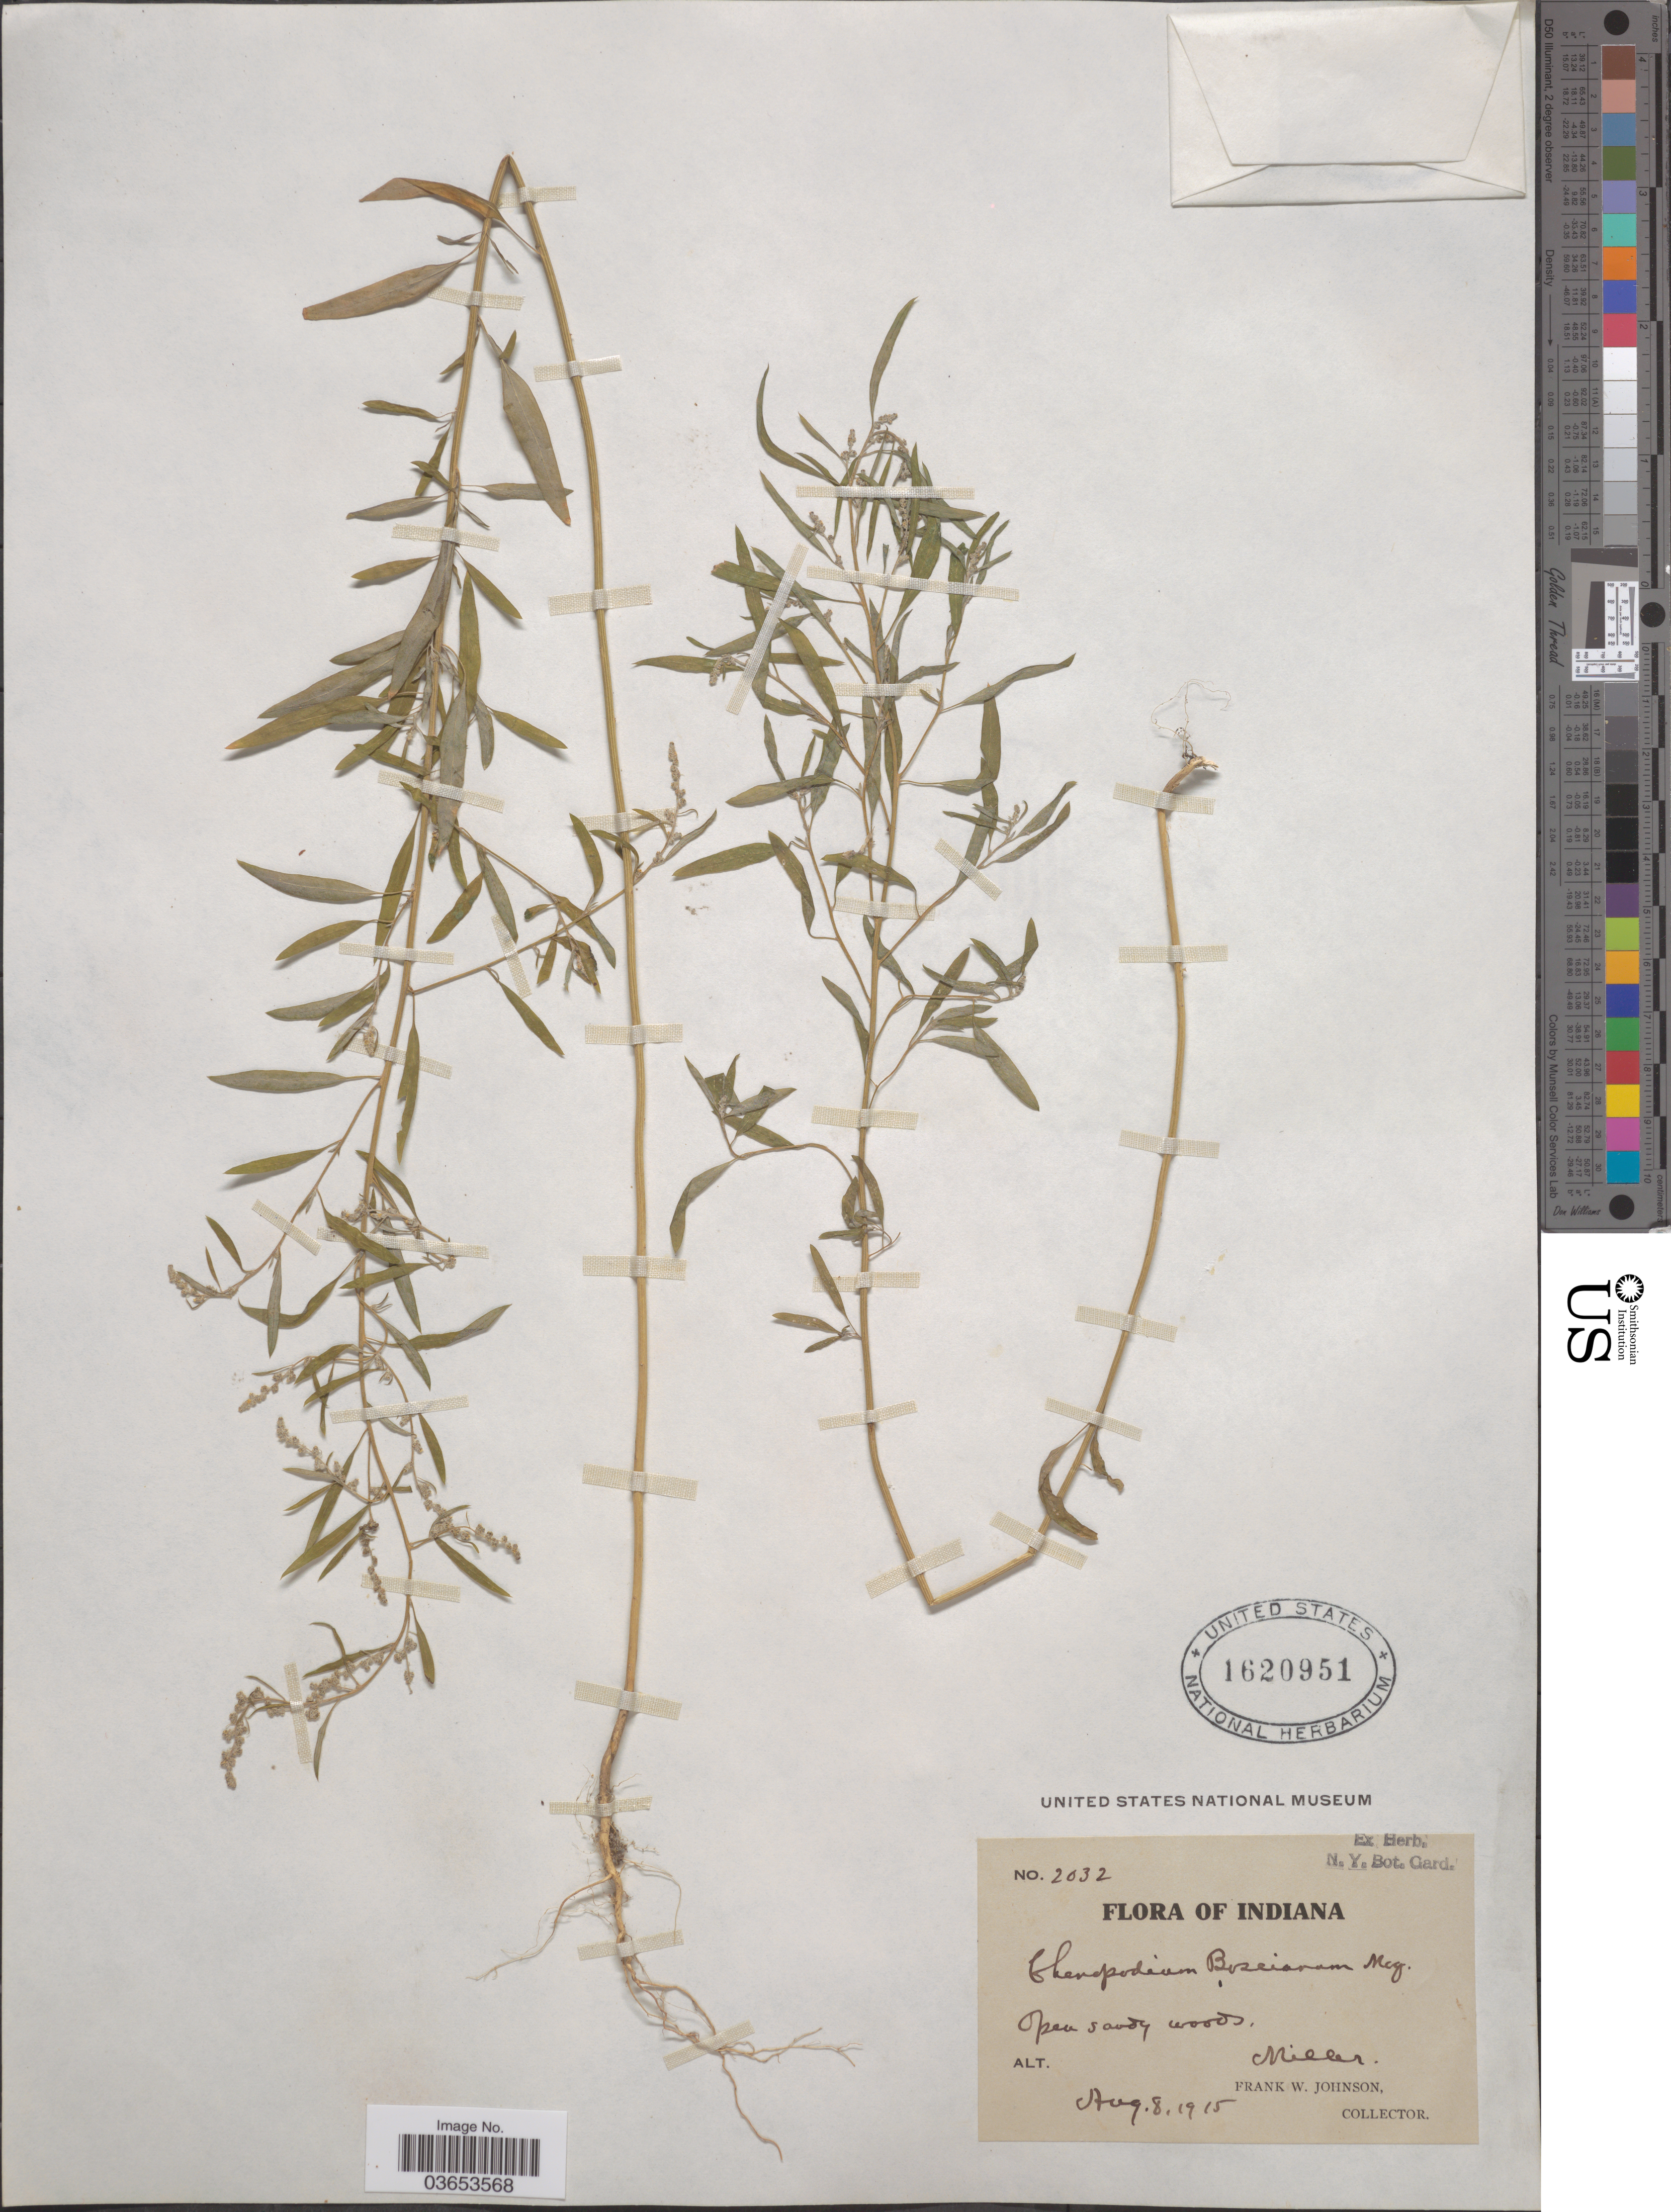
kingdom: Plantae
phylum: Tracheophyta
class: Magnoliopsida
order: Caryophyllales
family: Amaranthaceae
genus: Chenopodium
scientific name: Chenopodium leptophyllum var. leptophylloides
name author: (Murr) Thell. & Aellen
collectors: F. W. Johnson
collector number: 2032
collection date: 1915-08-08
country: United States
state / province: Indiana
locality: Miller.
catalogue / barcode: US 1620951